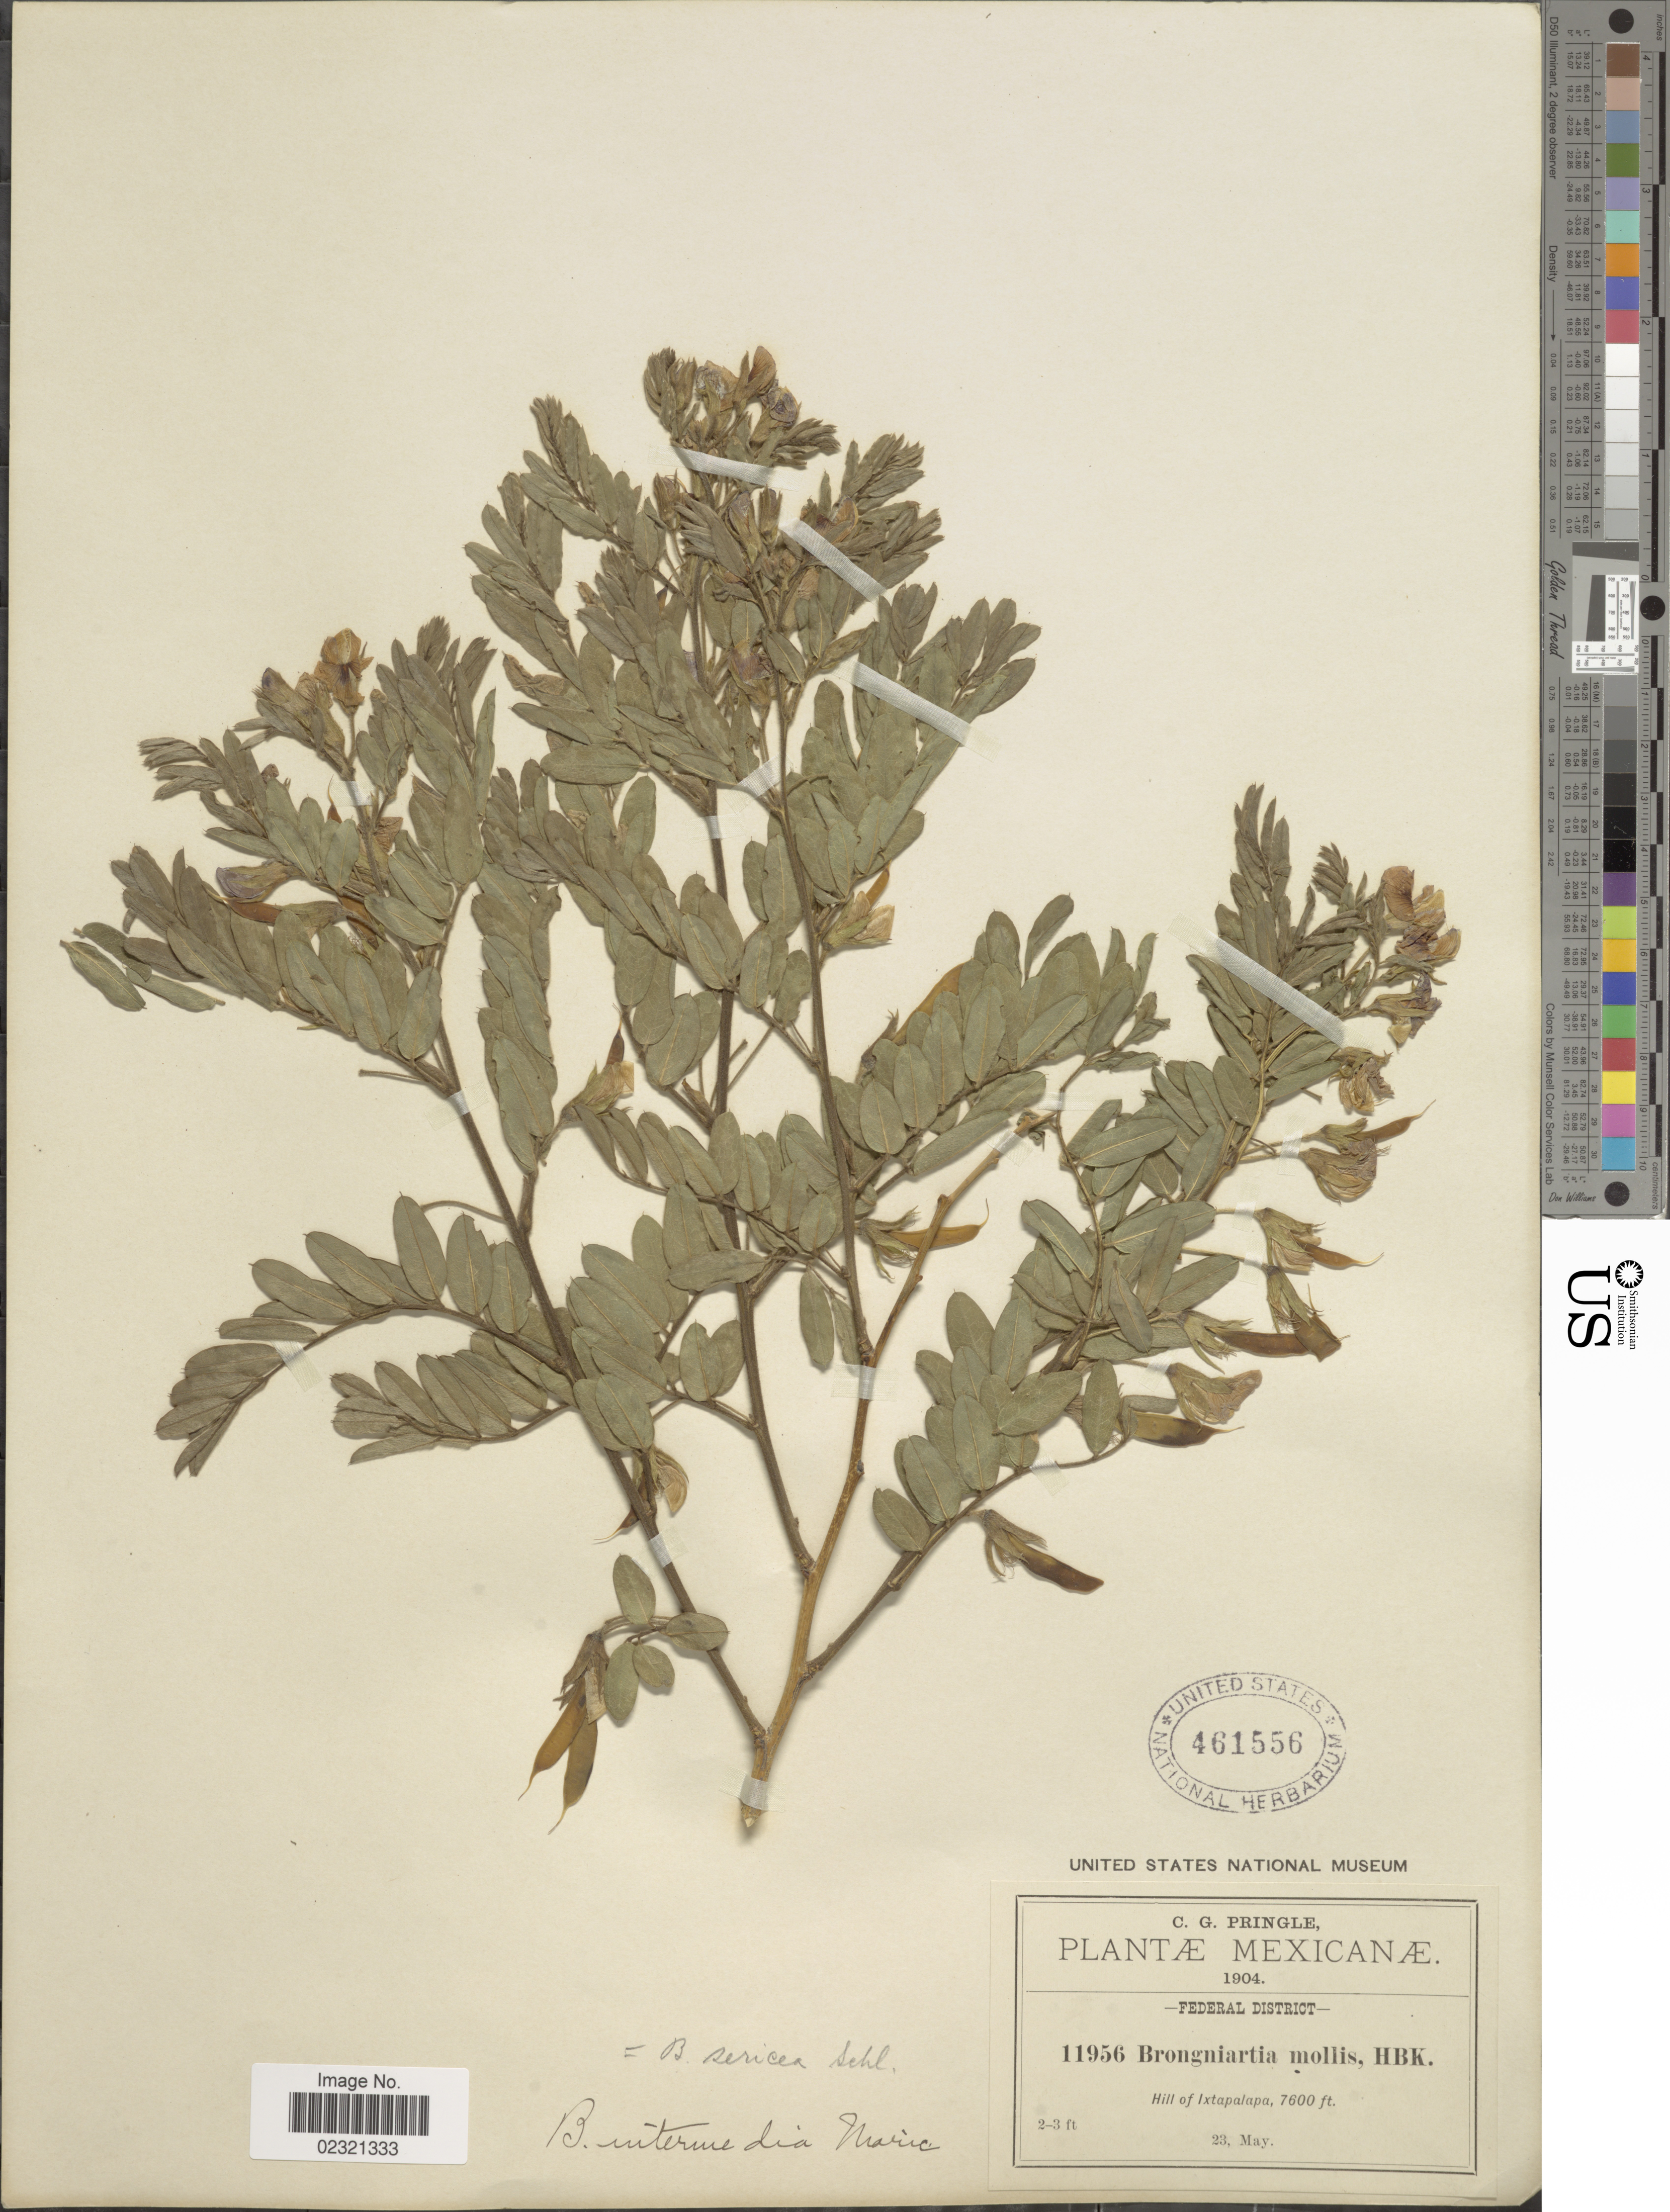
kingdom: Plantae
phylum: Tracheophyta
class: Magnoliopsida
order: Fabales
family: Fabaceae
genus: Brongniartia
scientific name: Brongniartia intermedia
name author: Moric.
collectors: C. G. Pringle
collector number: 11956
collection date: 1904-05-23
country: Mexico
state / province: Distrito Federal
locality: Hill of Ixtapalapa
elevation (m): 2316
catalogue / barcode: US 461556